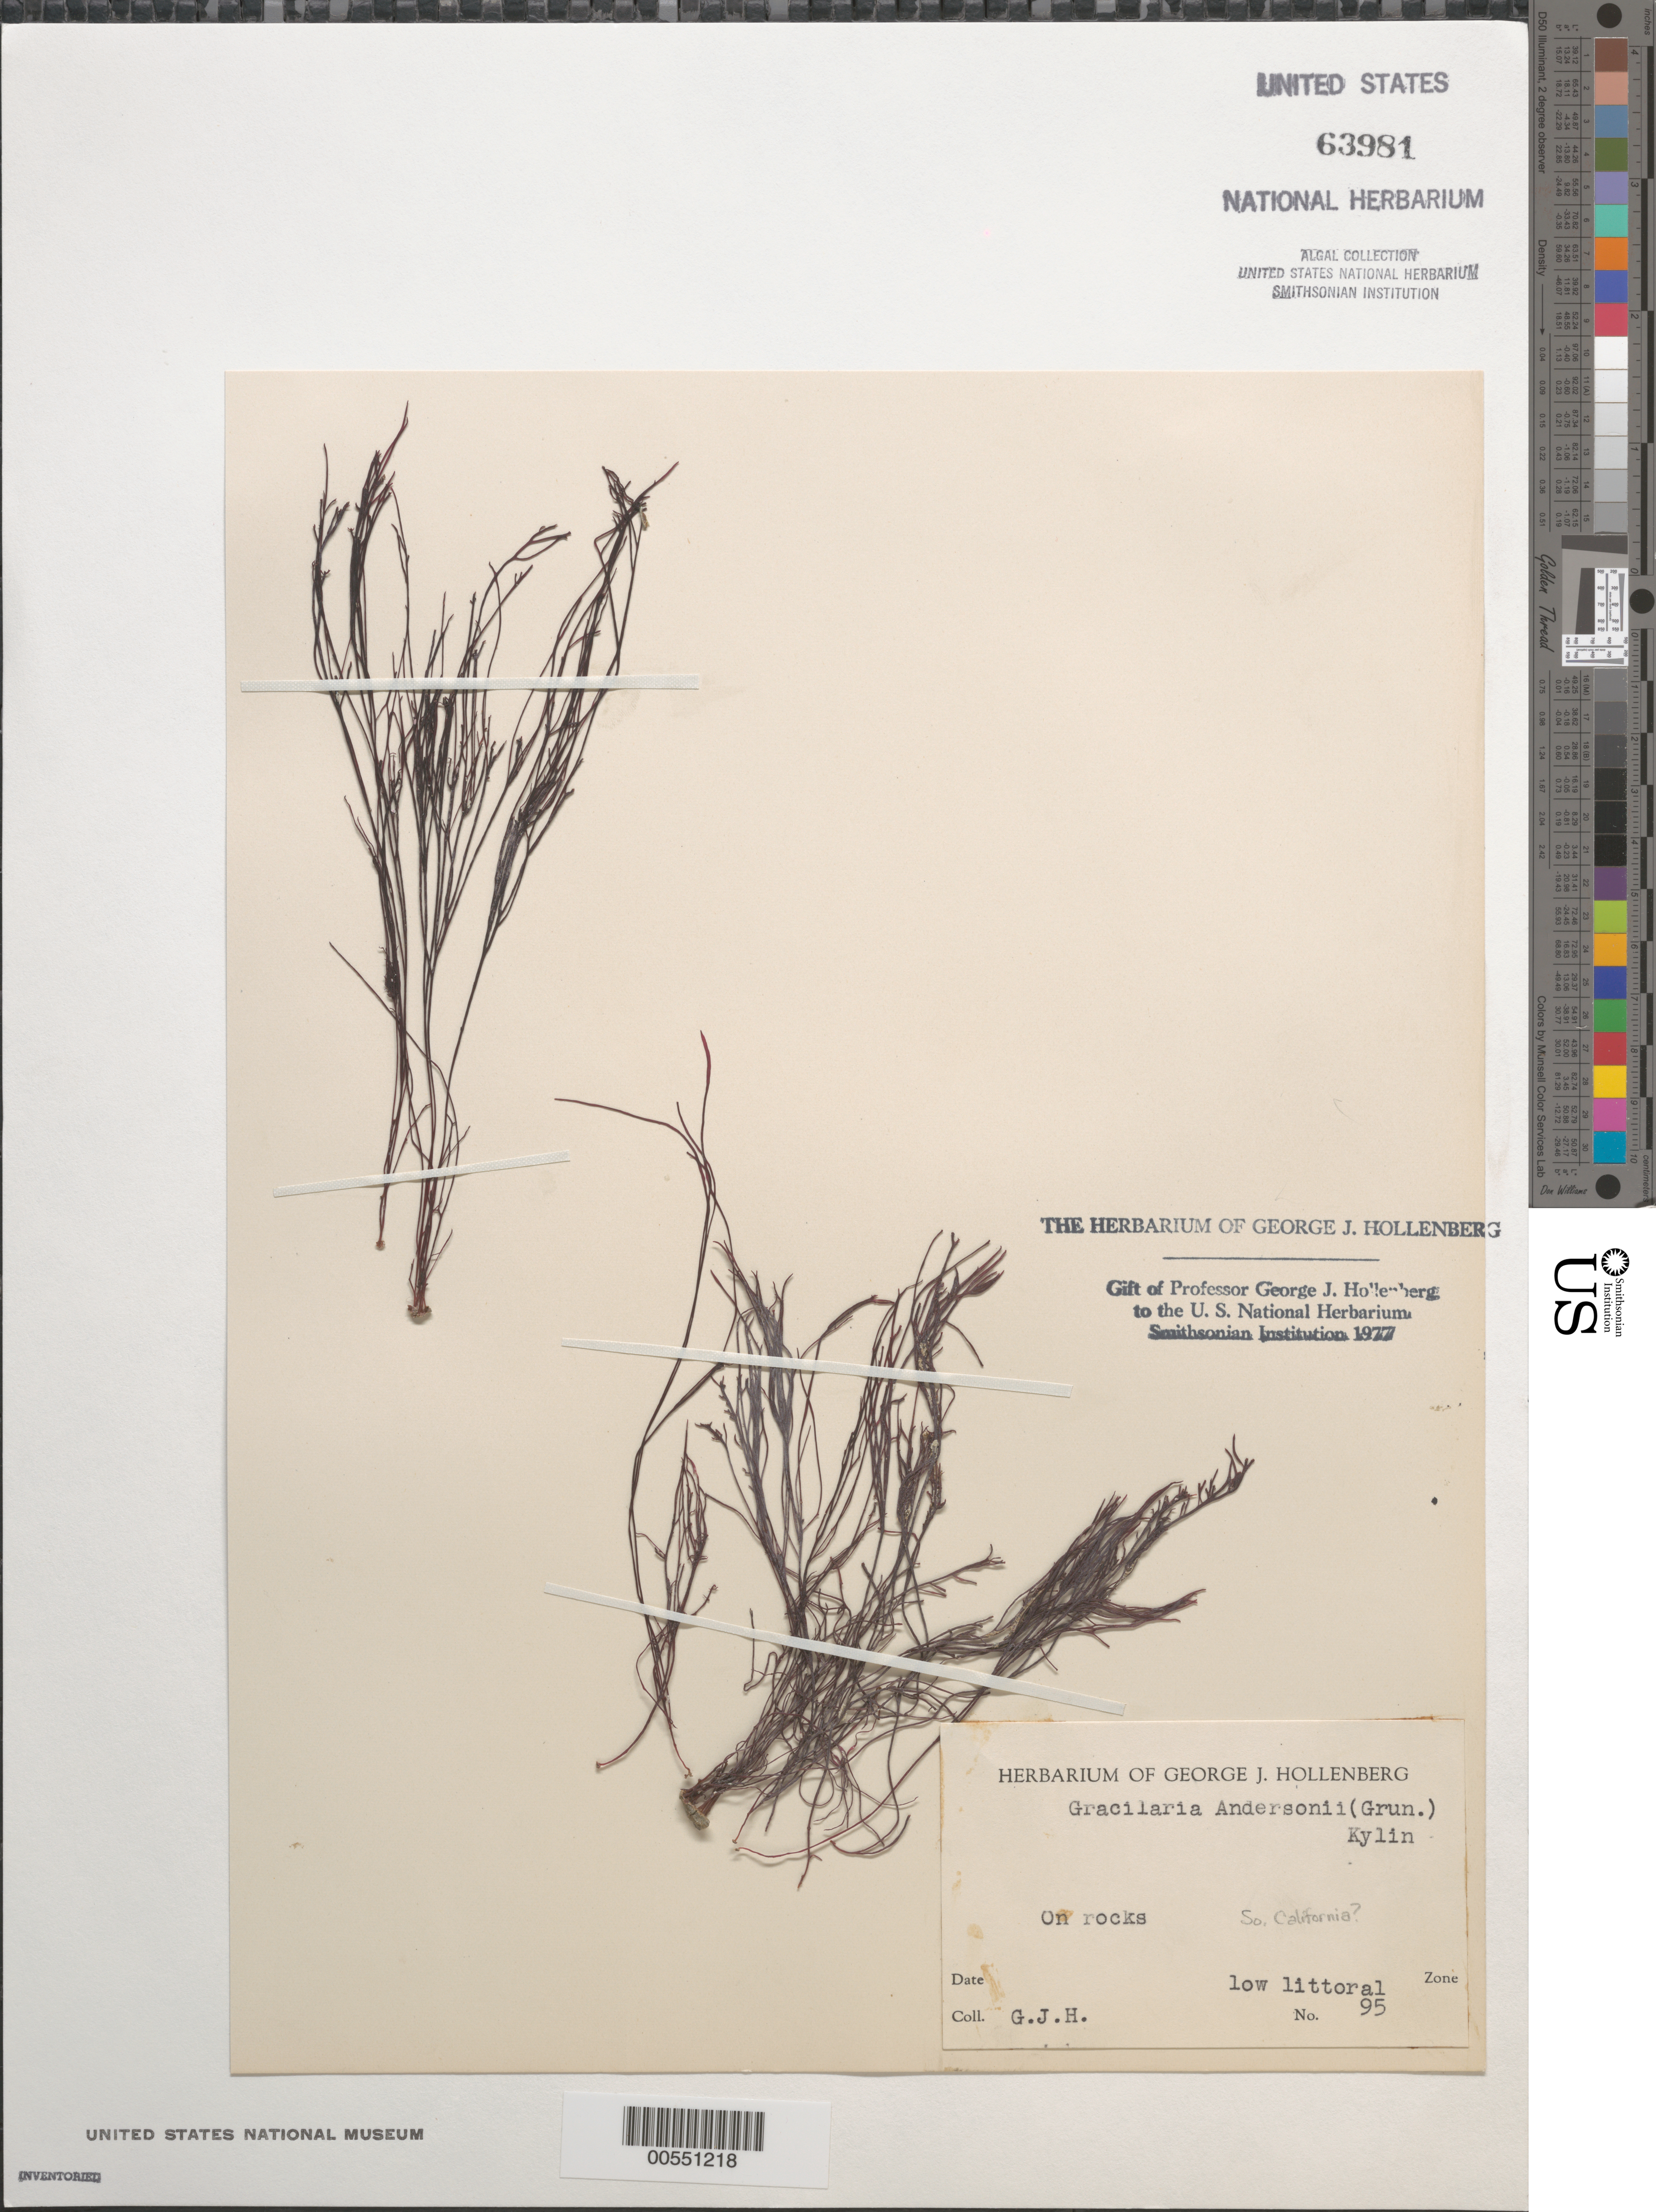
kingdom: Plantae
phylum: Rhodophyta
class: Florideophyceae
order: Gracilariales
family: Gracilariaceae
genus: Gracilariopsis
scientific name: Gracilariopsis andersonii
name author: (Grunow) E.Y. Dawson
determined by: Algae name updating Project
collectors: G. Hollenberg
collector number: GJH 95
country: United States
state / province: California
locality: Probably southern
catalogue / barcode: US 63981